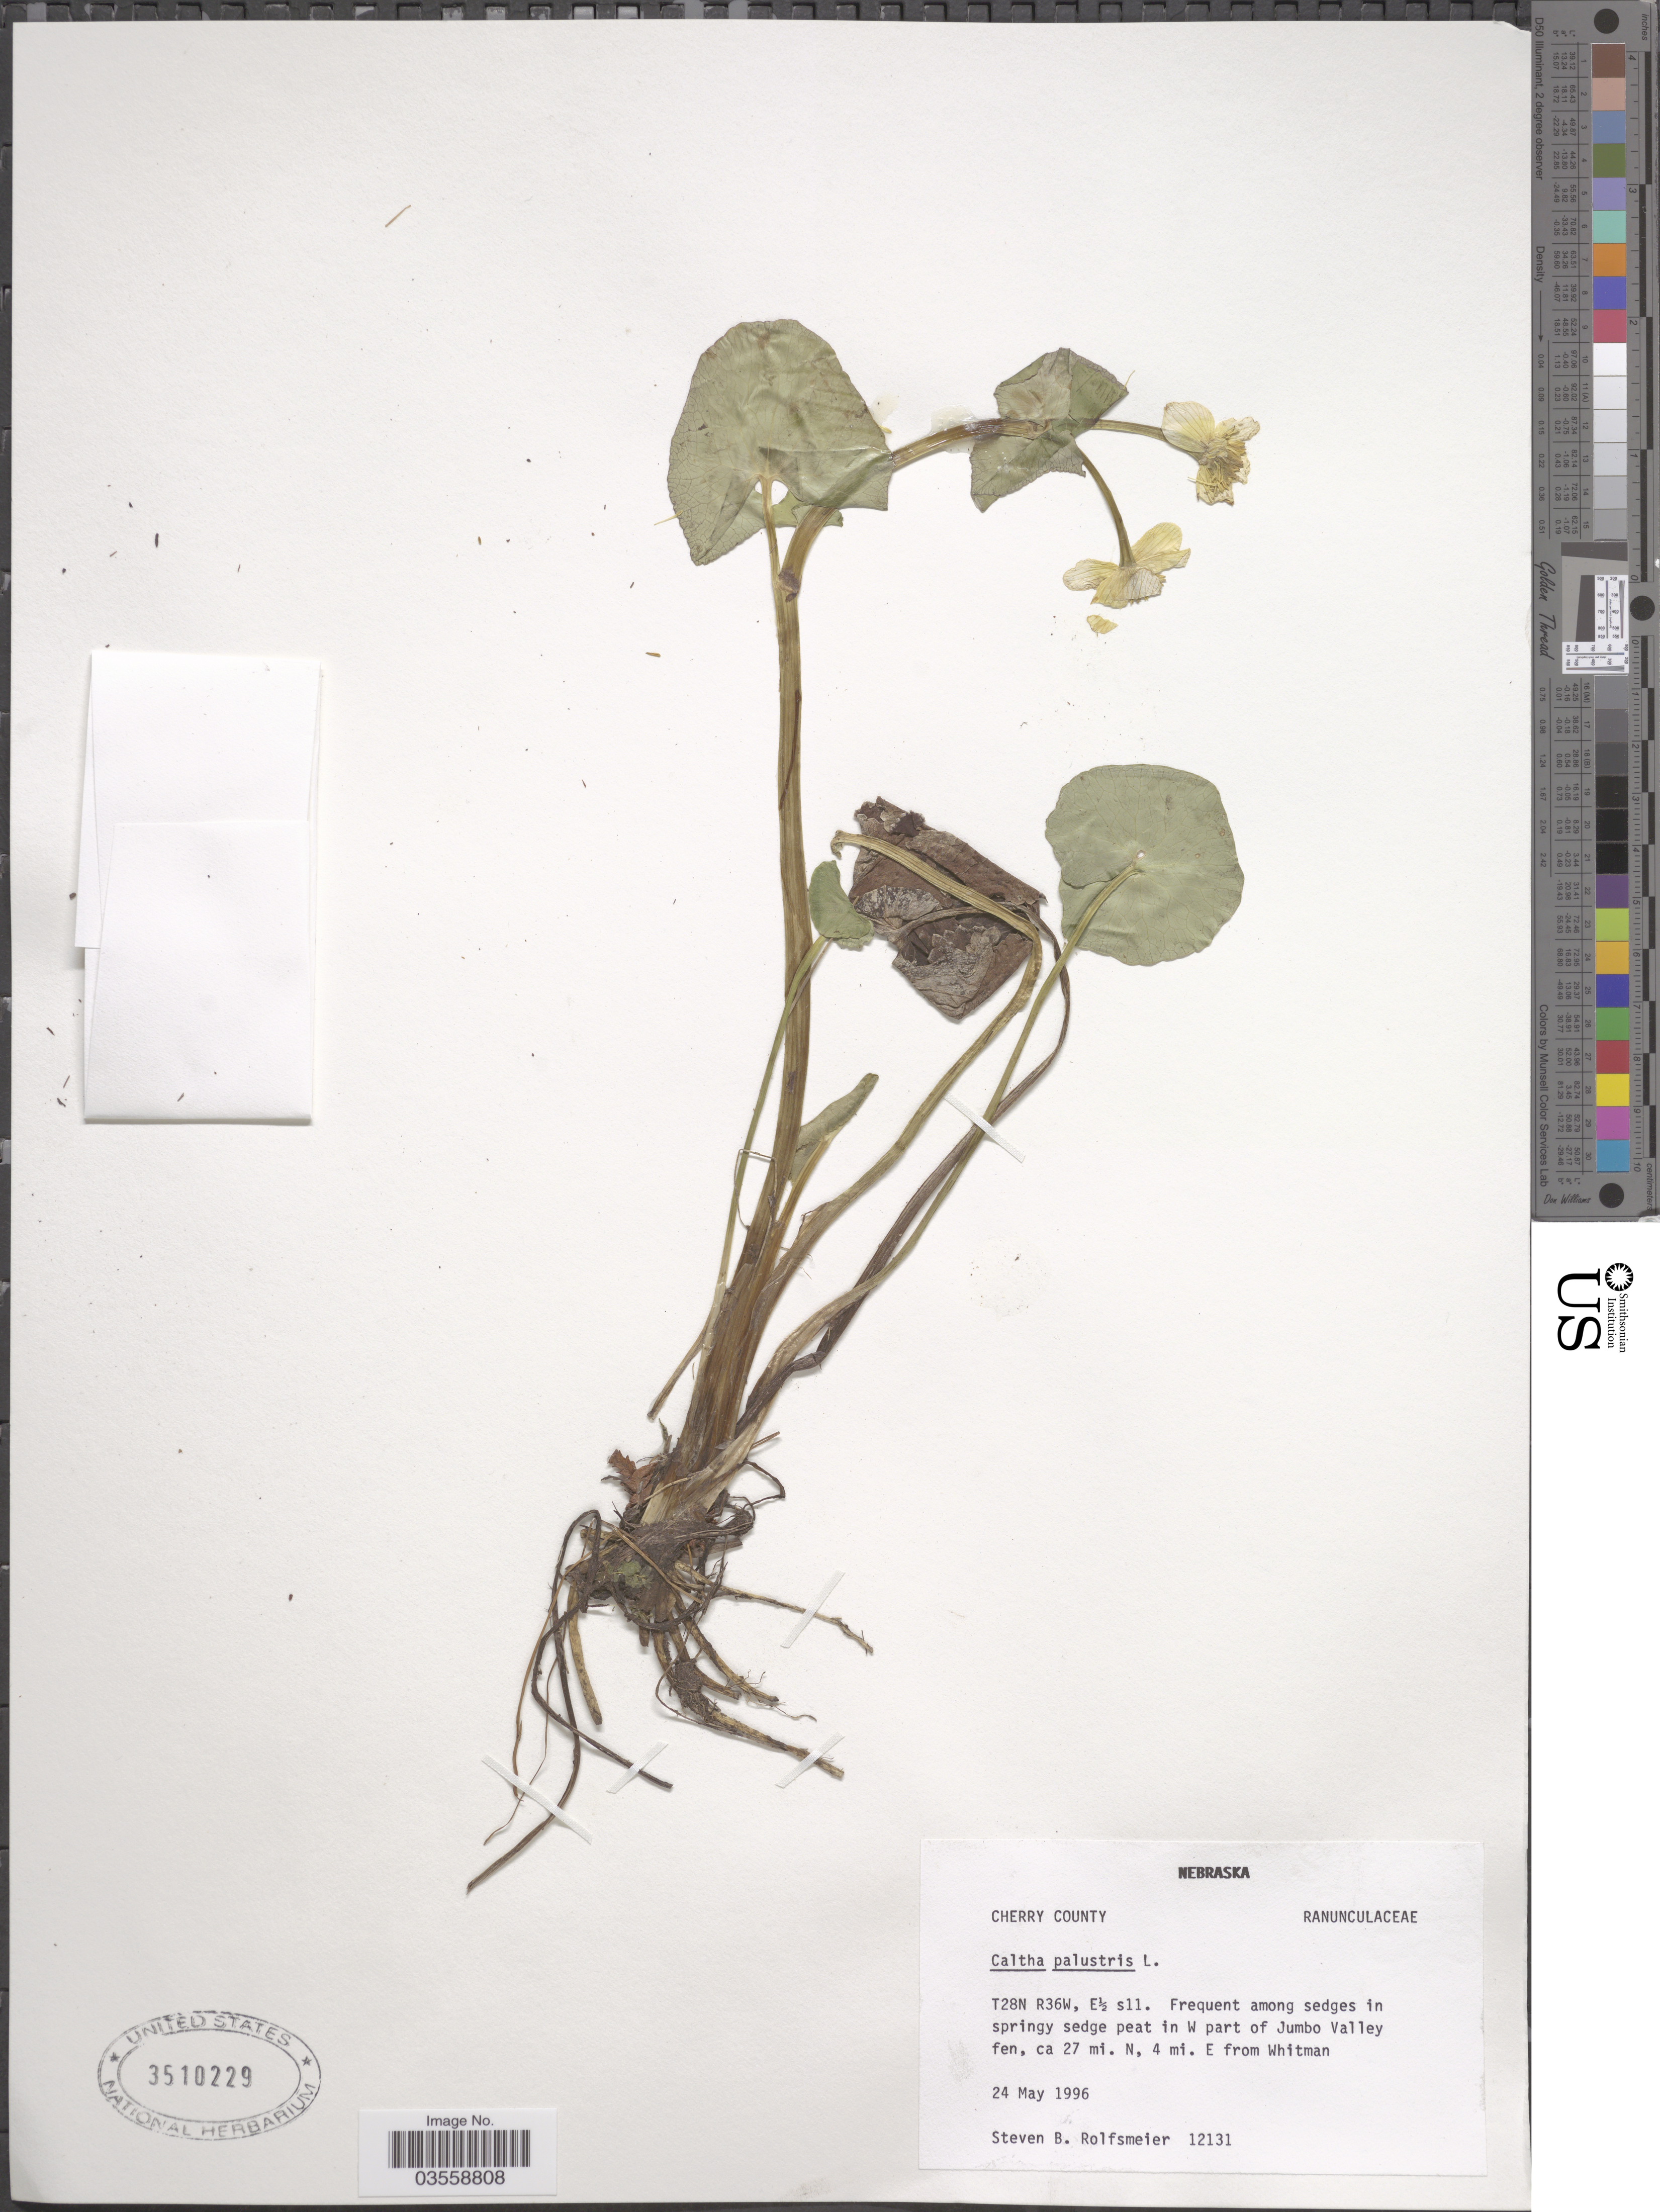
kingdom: Plantae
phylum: Tracheophyta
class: Magnoliopsida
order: Ranunculales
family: Ranunculaceae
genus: Caltha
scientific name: Caltha palustris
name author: L.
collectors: S. Rolfsmeier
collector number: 12131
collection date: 1996-05-24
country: United States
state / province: Nebraska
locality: Cherry County. T28N R36W, E½ s11. W part of Jumbo Valley fen, ca 27 mi. N, 4 mi. E from Whitman.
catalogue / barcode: US 3510229